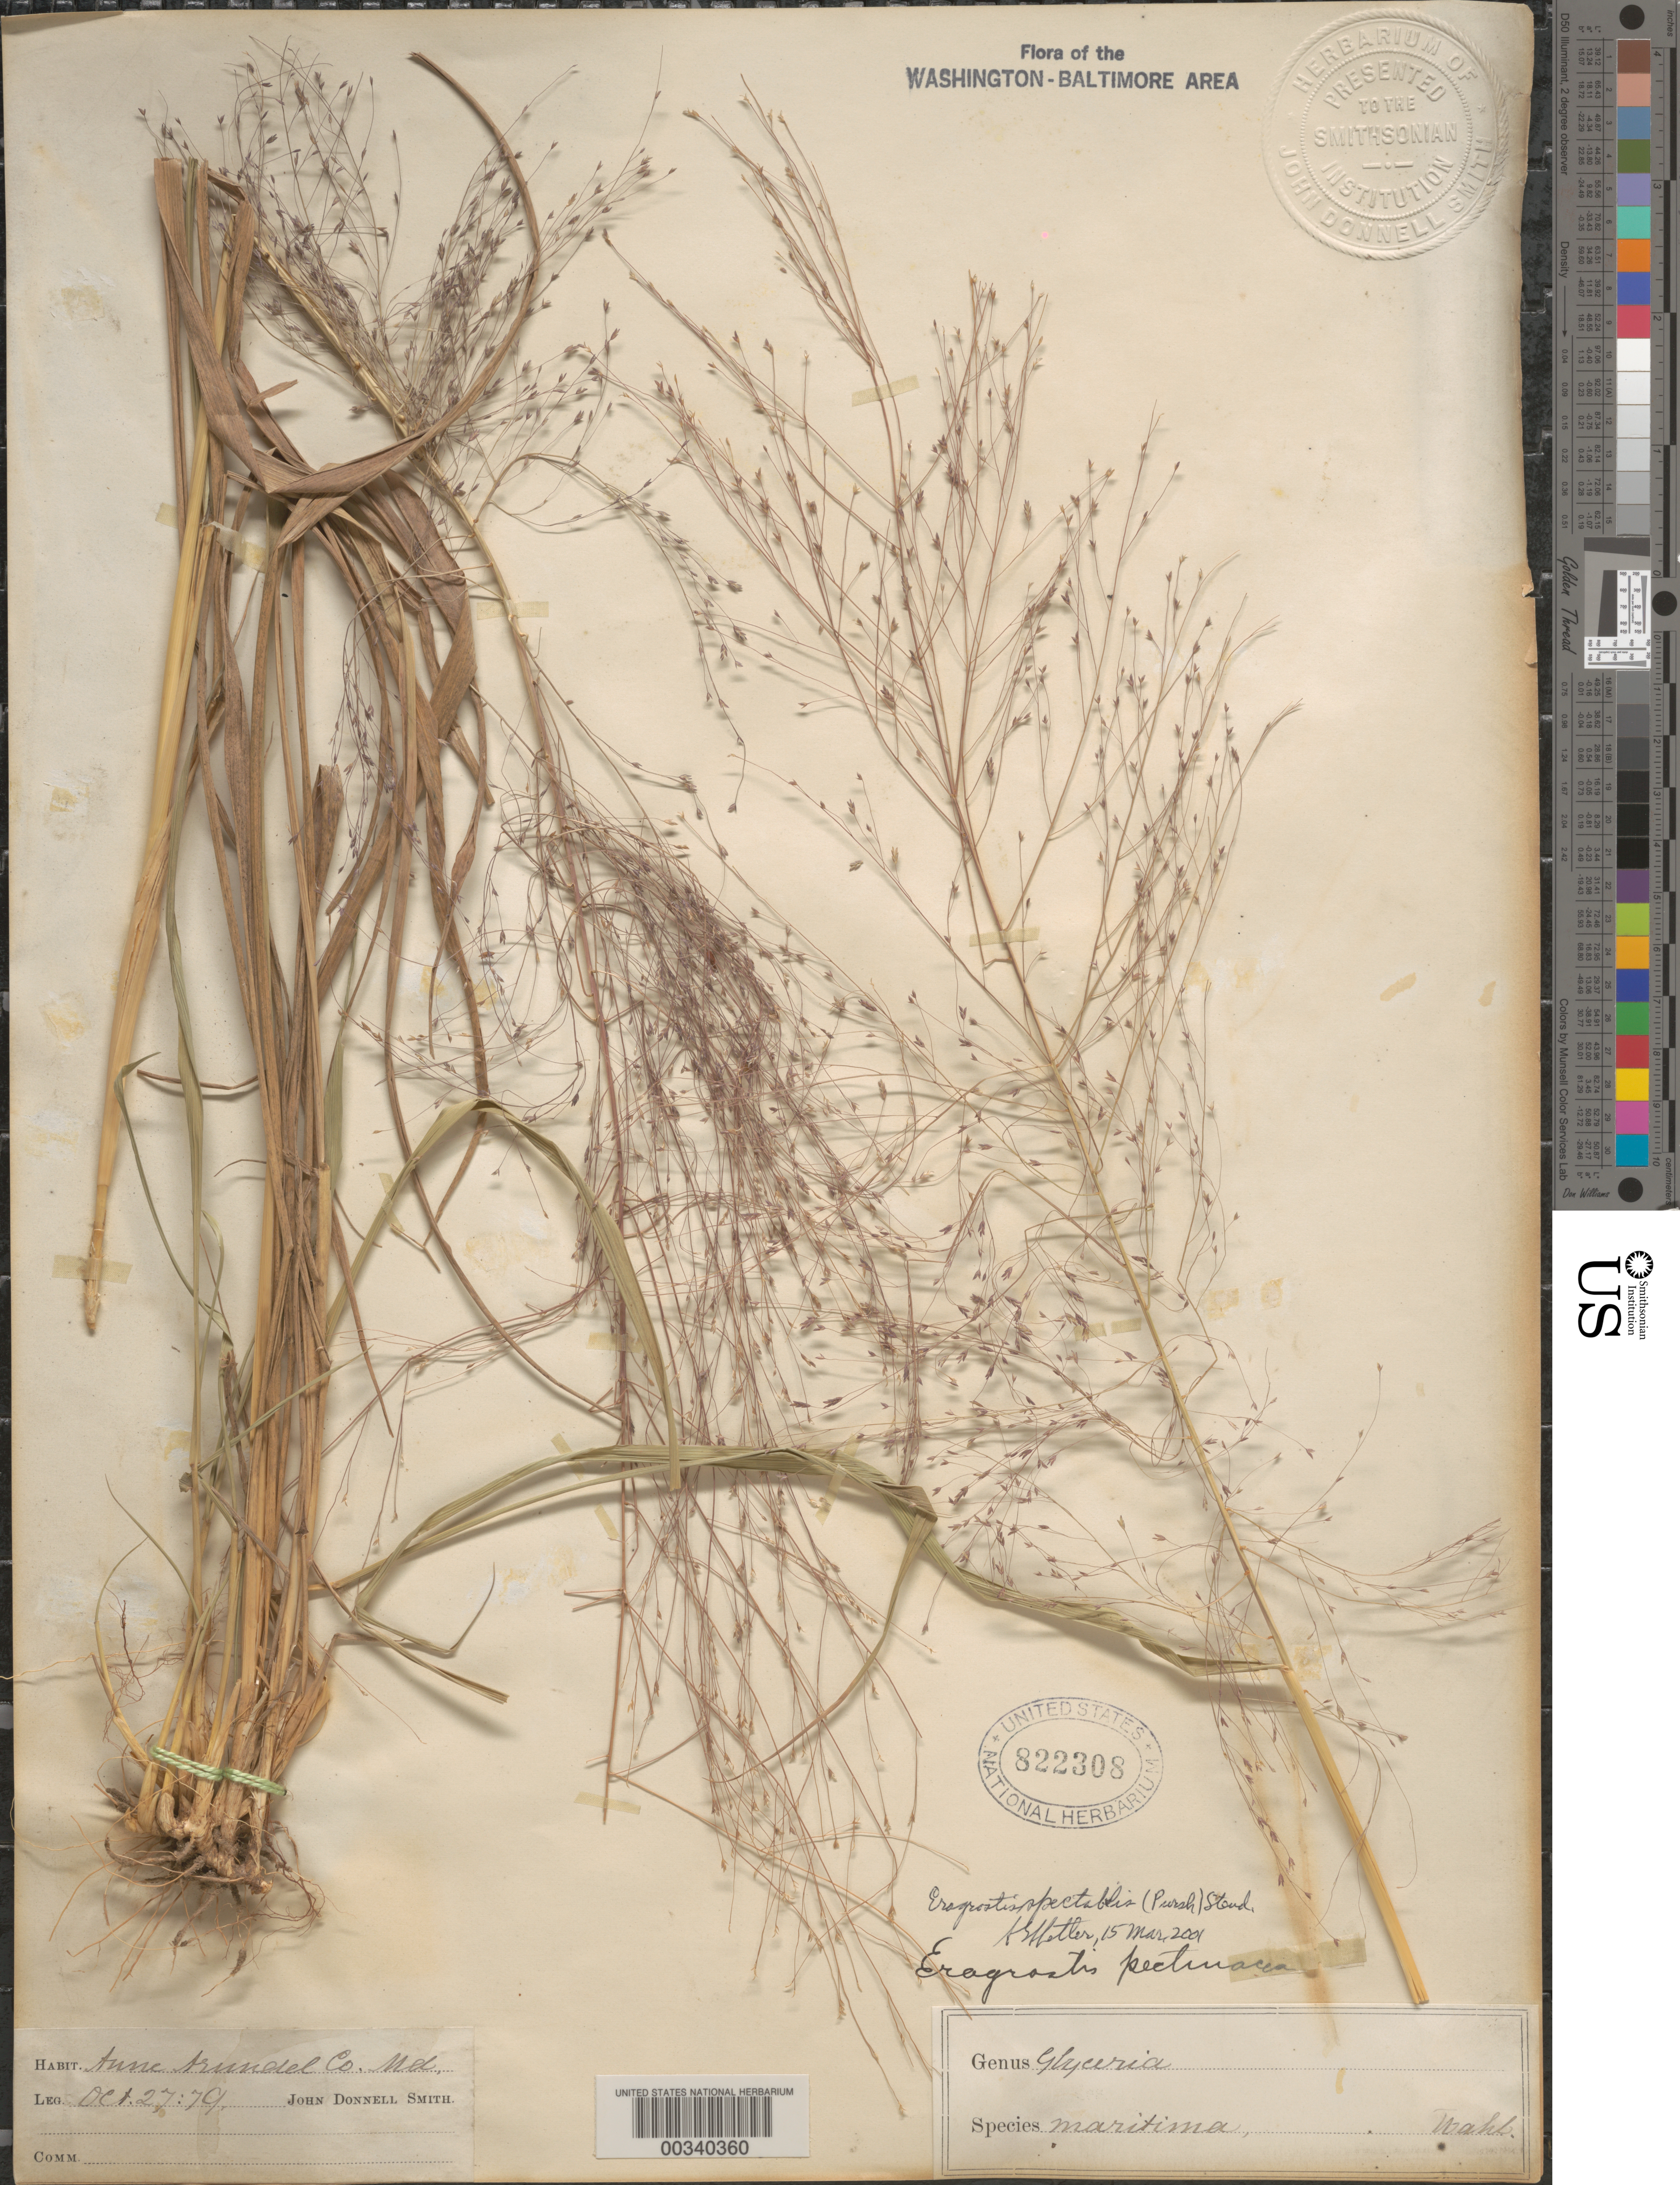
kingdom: Plantae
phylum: Tracheophyta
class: Liliopsida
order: Poales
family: Poaceae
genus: Eragrostis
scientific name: Eragrostis spectabilis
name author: (Pursh) Steud.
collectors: J. Donnell Smith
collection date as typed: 27 Oct 1879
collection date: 1879-10-27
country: United States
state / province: Maryland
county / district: Anne Arundel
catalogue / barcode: US 822308